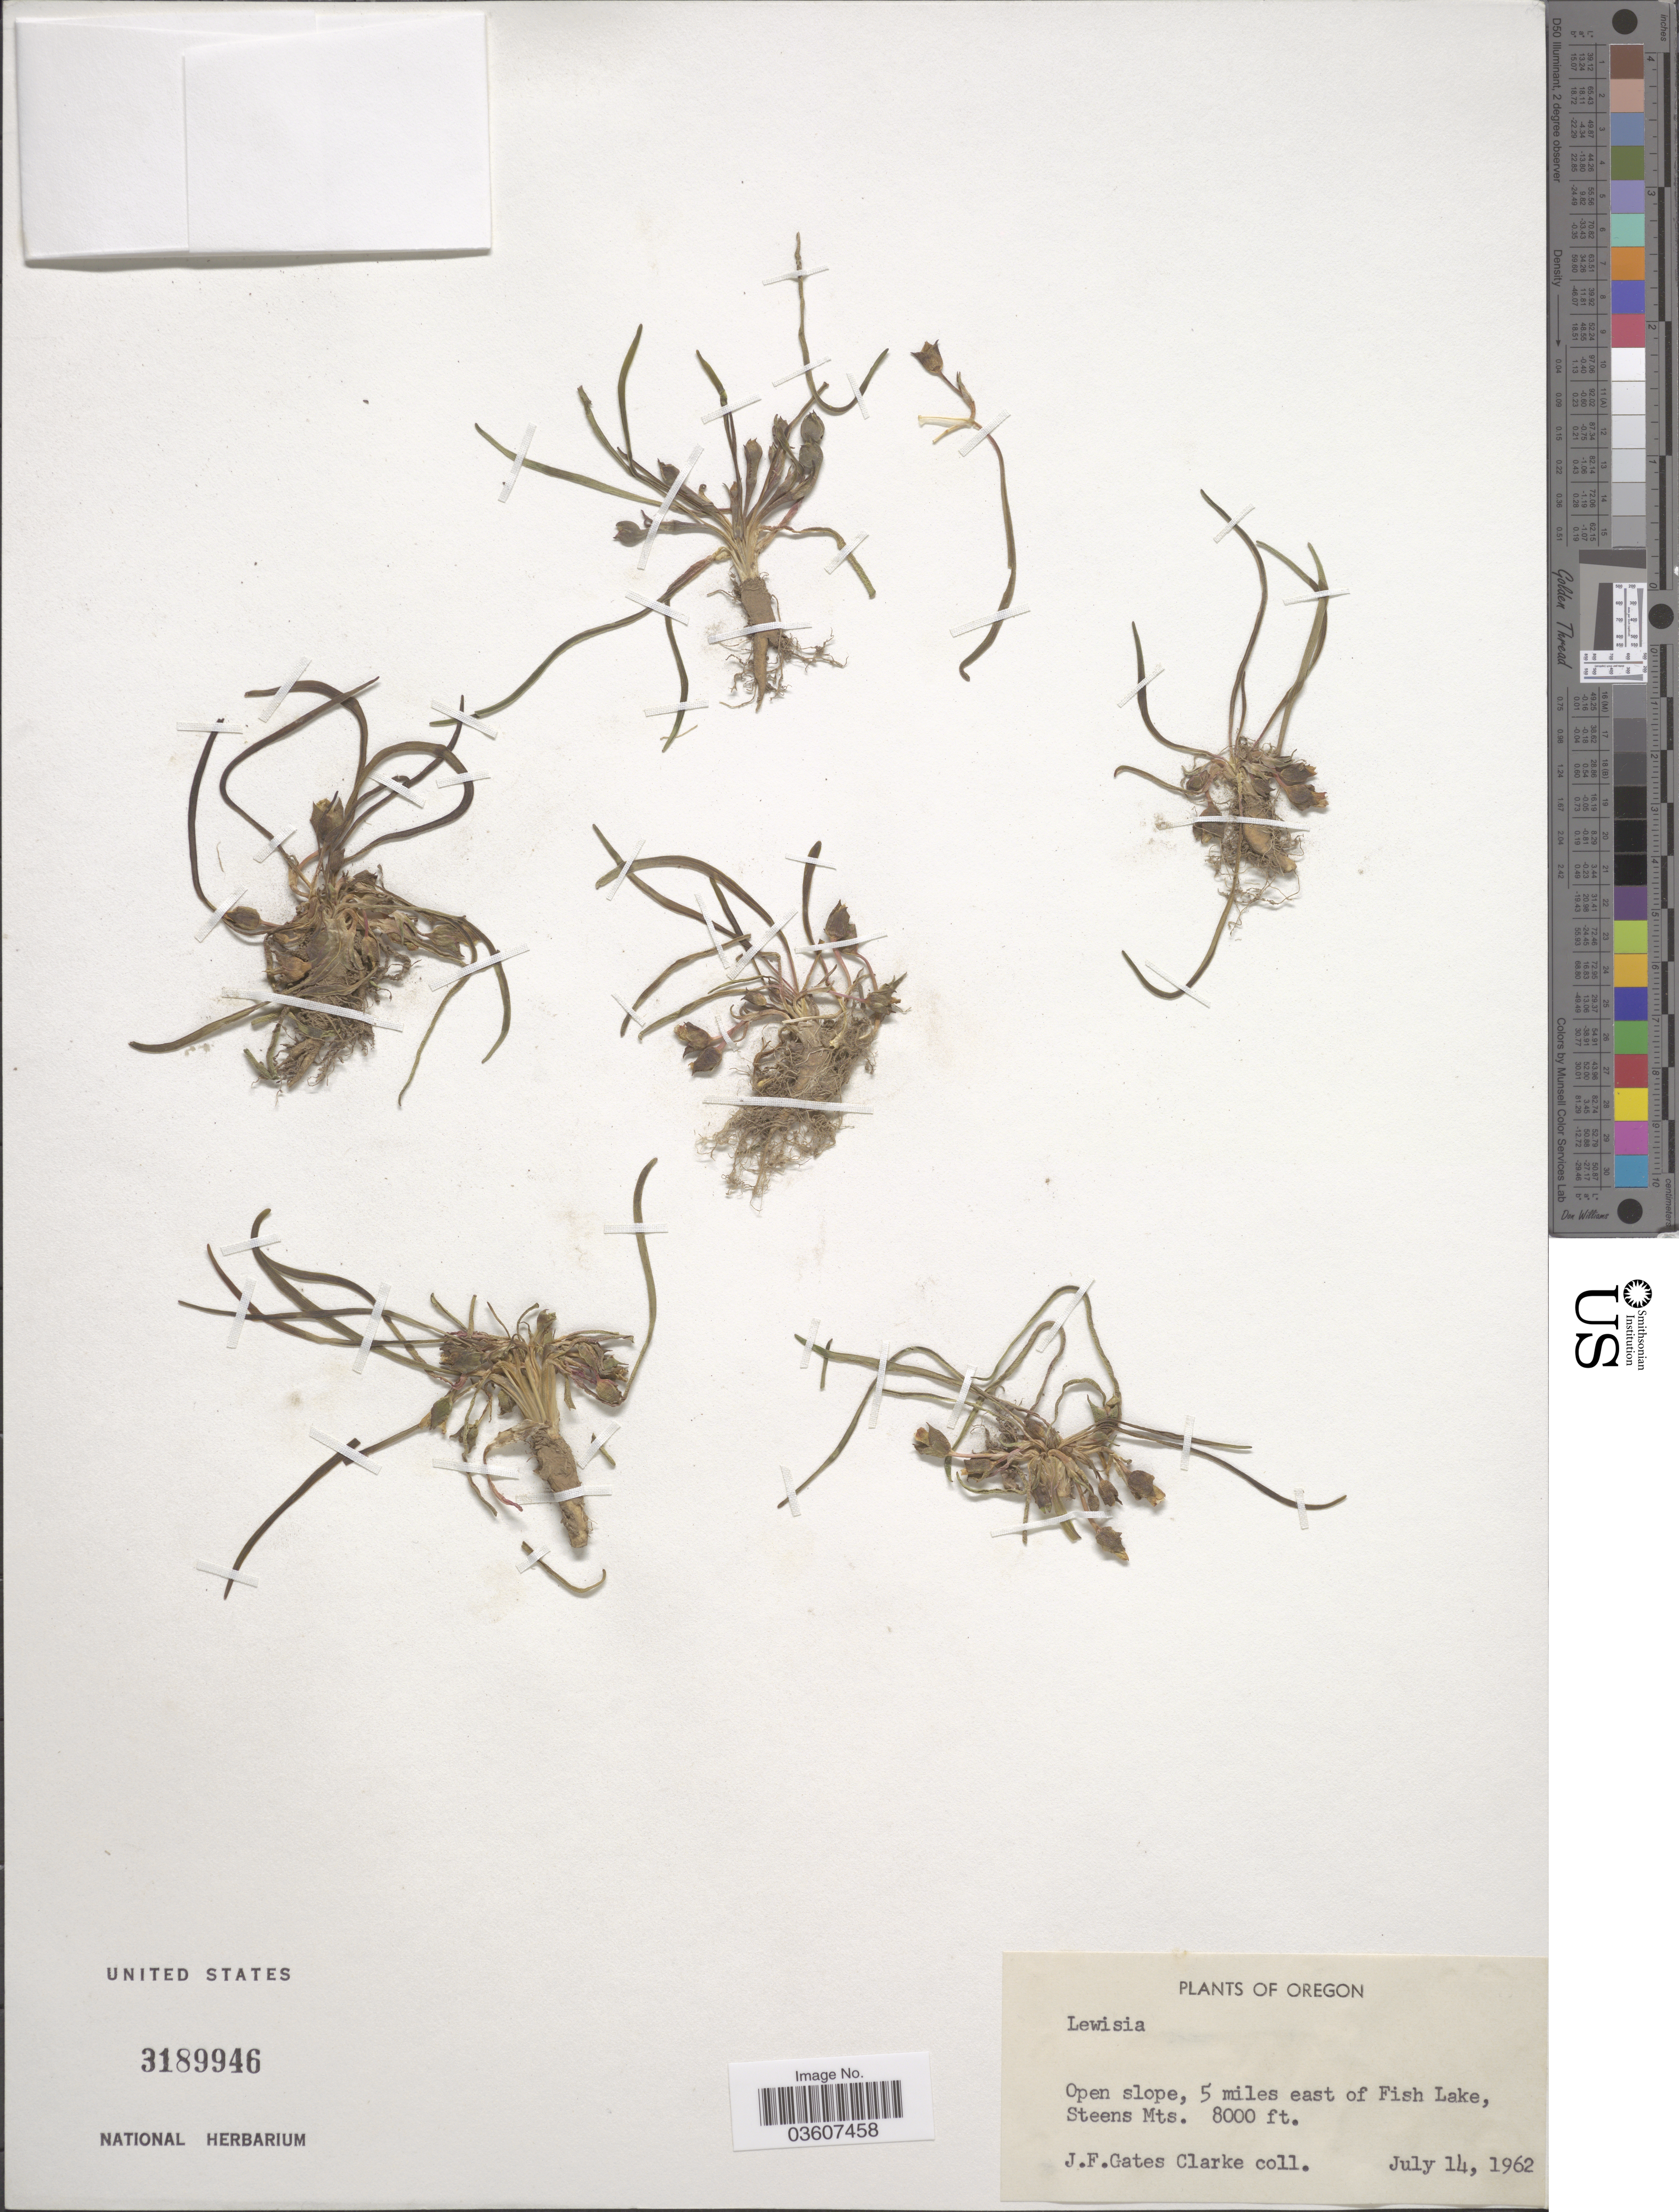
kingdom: Plantae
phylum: Tracheophyta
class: Magnoliopsida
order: Caryophyllales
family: Montiaceae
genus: Lewisia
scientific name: Lewisia nevadensis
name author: (A. Gray) B.L. Rob.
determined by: Strong, Mark T., (BOT), Smithsonian Institution - National Museum of Natural History (UNITED STATES)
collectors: J. F. Gates-Clarke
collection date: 1962-07-14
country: United States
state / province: Oregon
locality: Open slope, 5 miles east of Fish Lake, Steens Mts.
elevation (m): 2438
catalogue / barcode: US 3189946